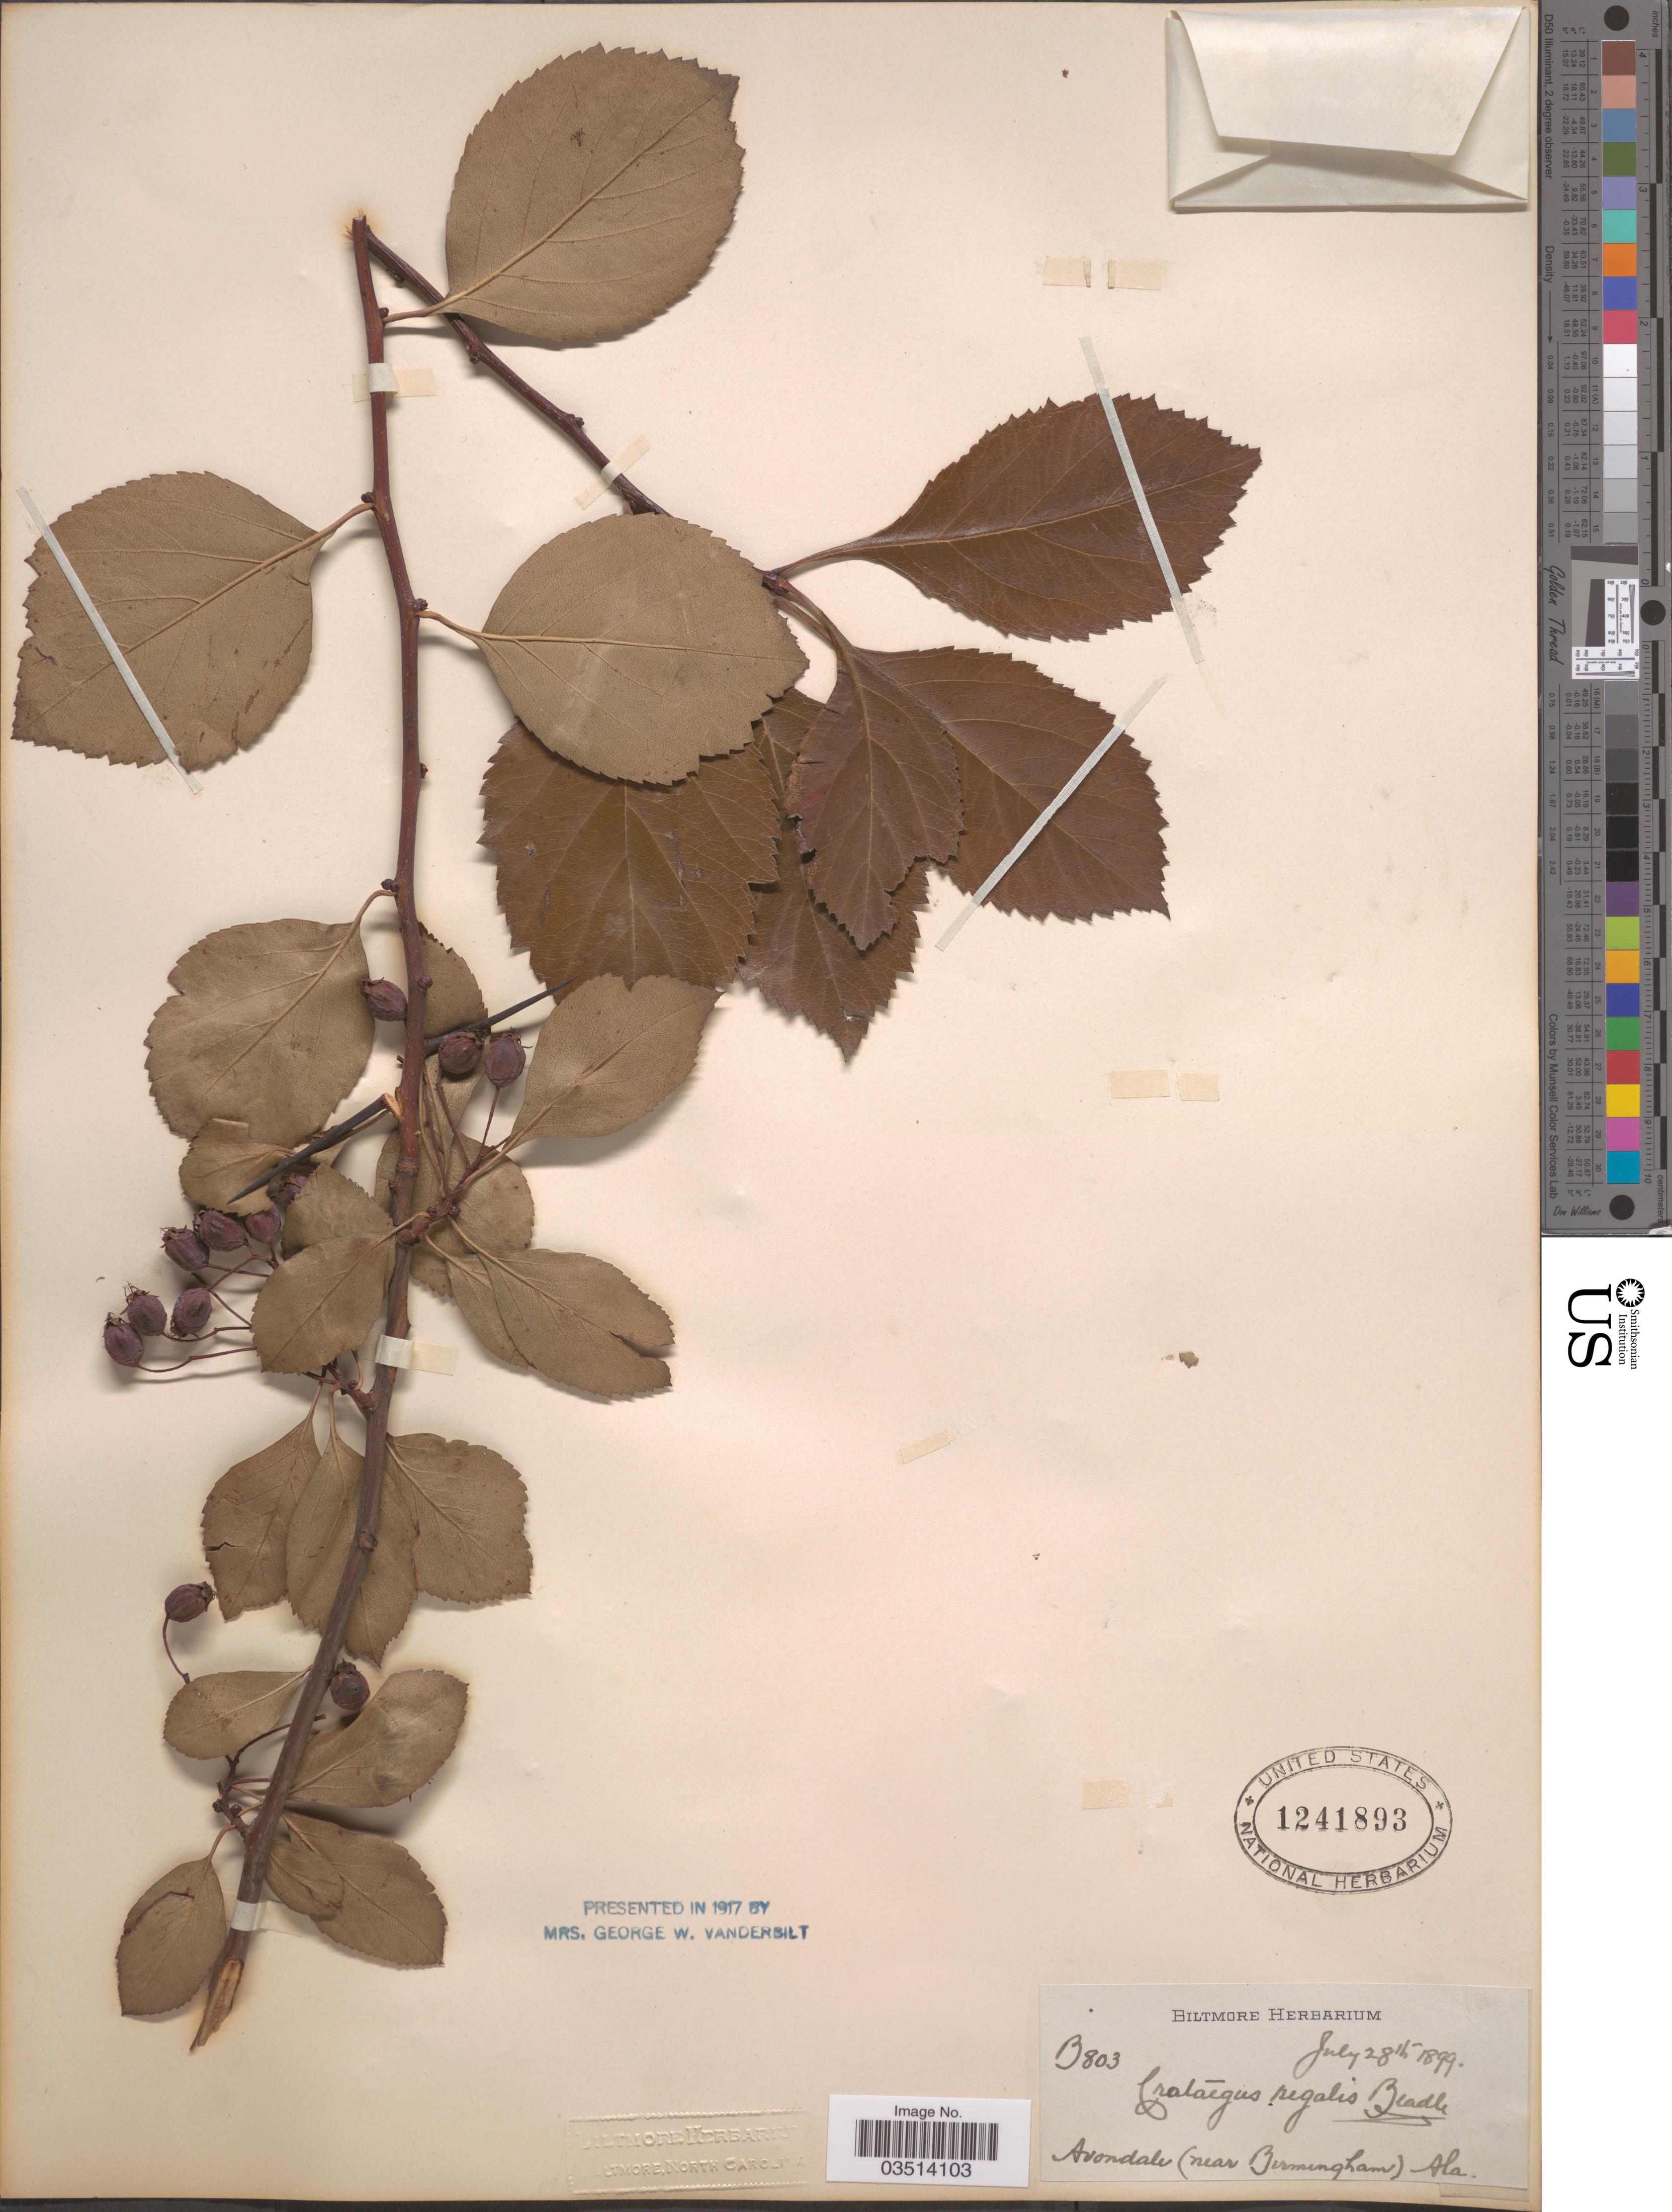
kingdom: Plantae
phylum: Tracheophyta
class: Magnoliopsida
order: Rosales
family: Rosaceae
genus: Crataegus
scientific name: Crataegus crus-galli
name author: L.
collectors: ex herb. Biltmore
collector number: B803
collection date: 1899-07-28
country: United States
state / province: Alabama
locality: Avondale (near Birmingham).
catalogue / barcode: US 1241893